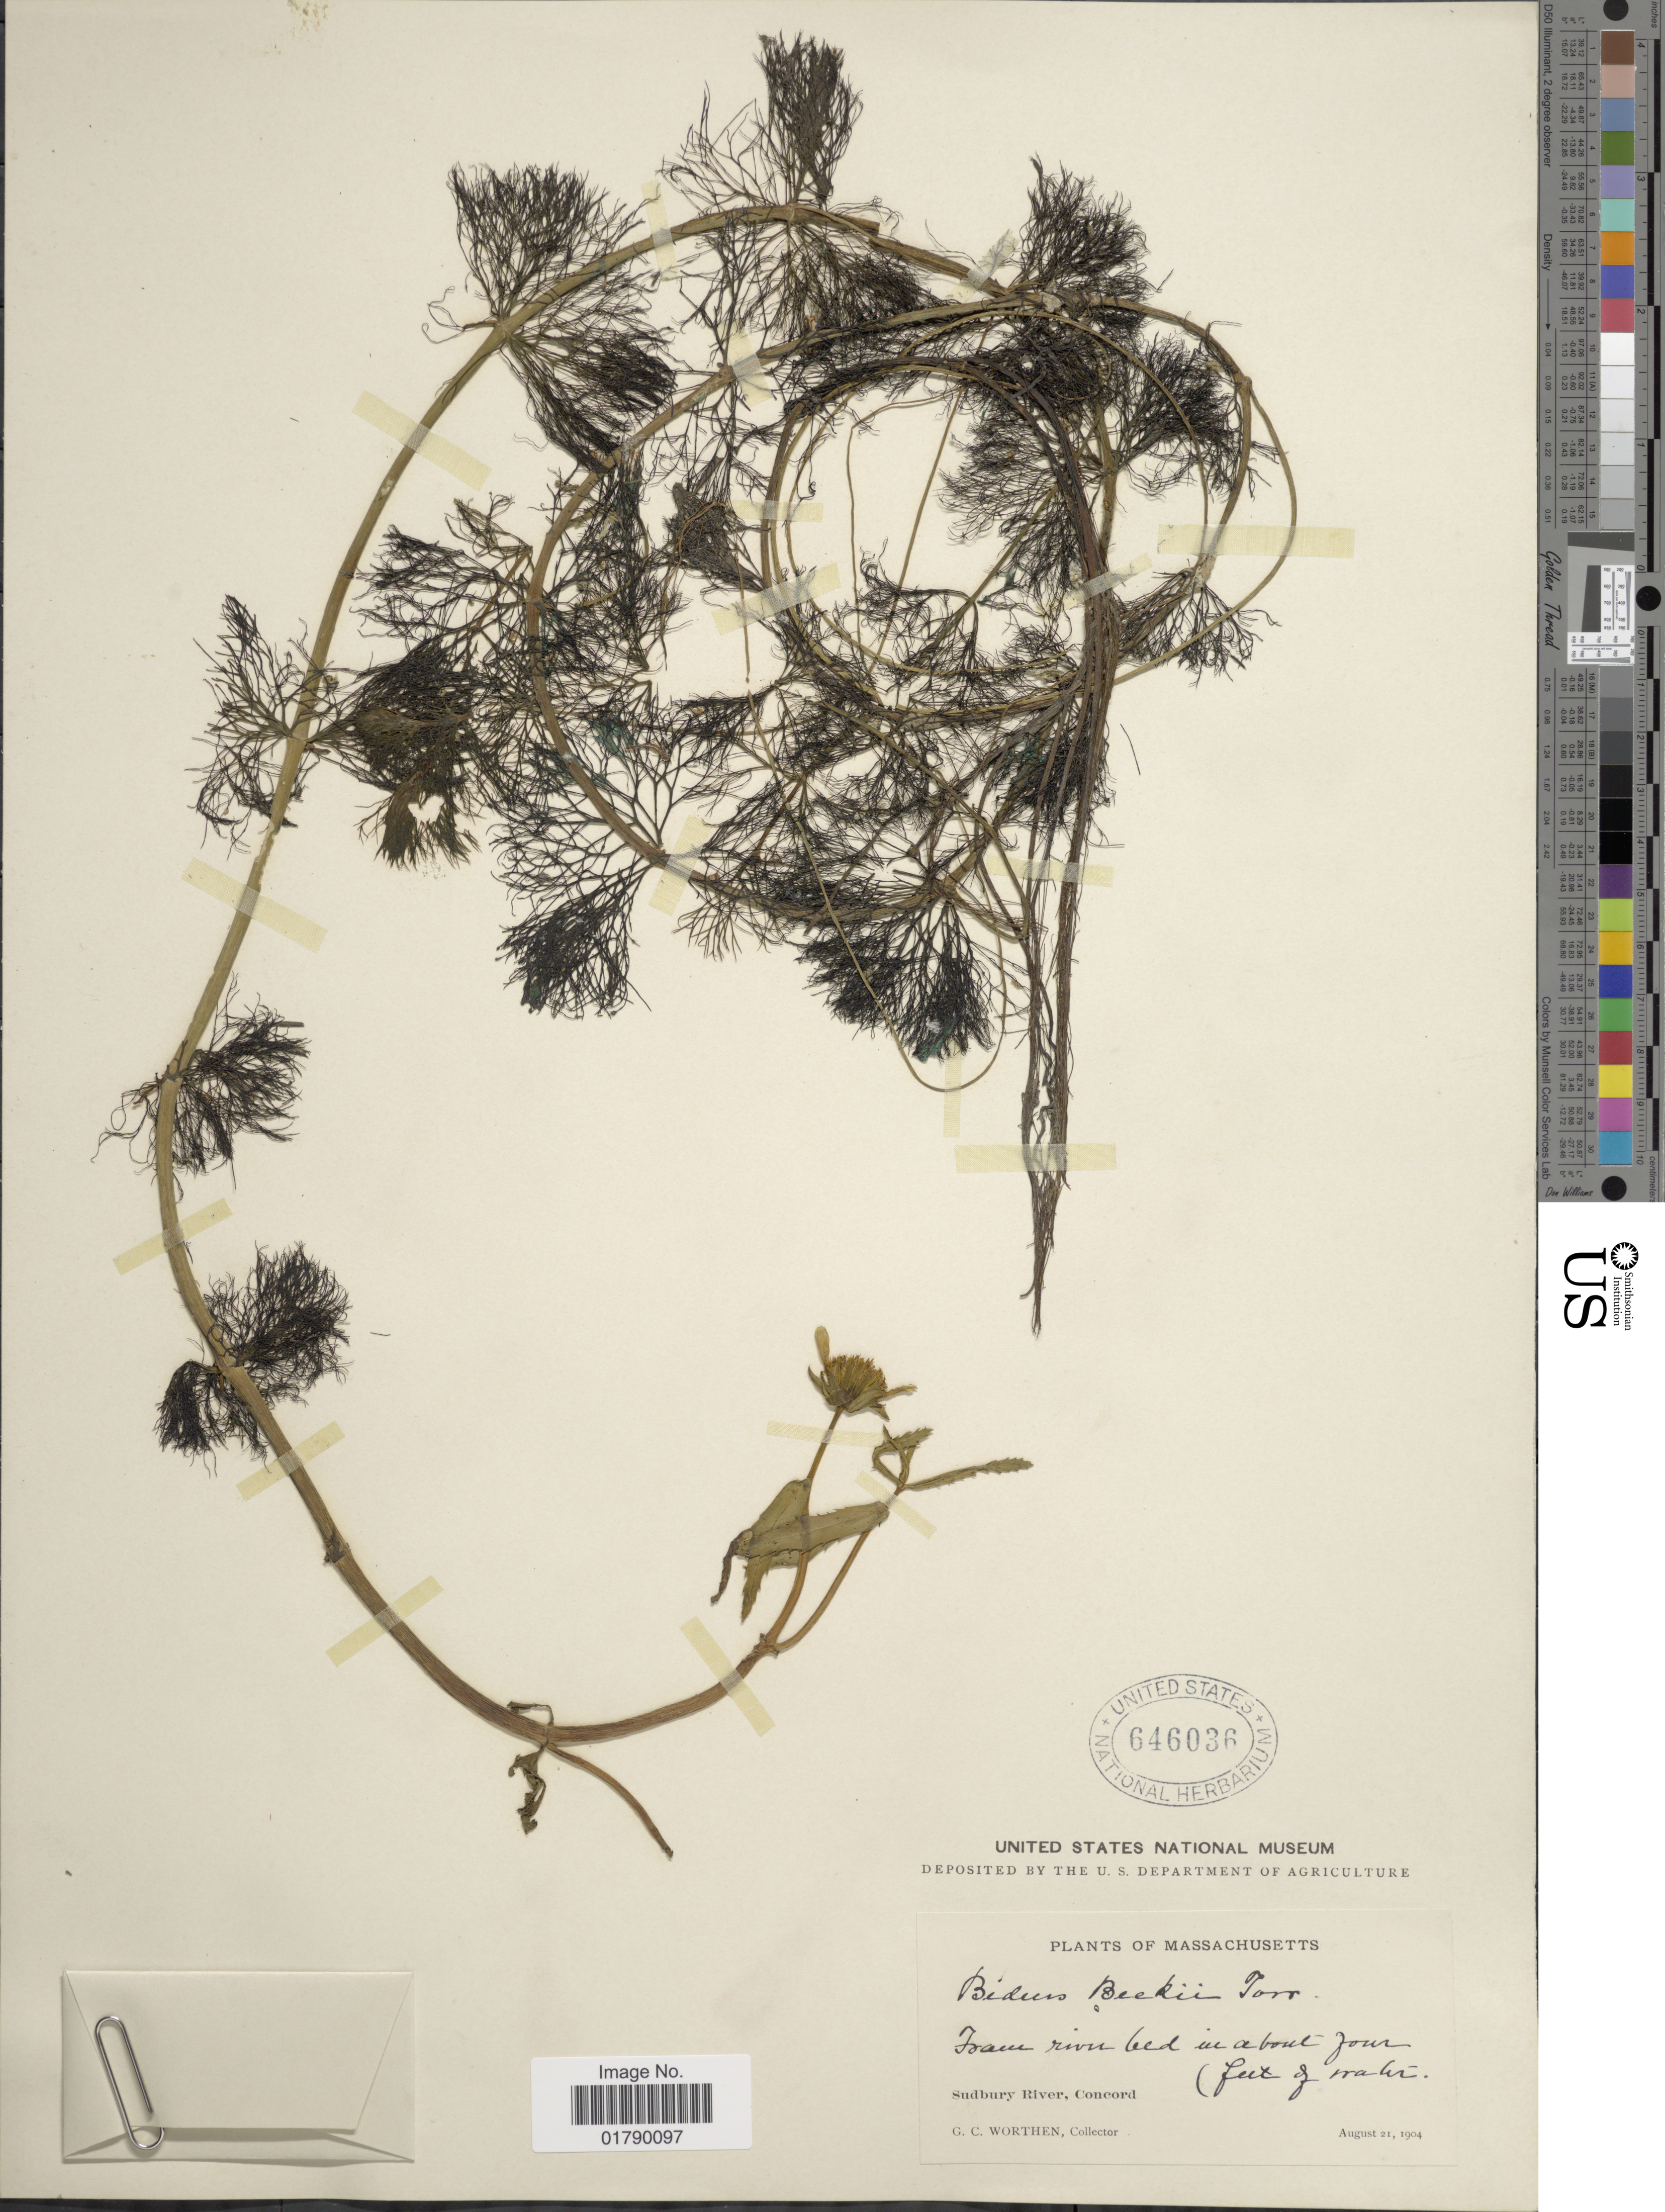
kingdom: Plantae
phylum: Tracheophyta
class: Magnoliopsida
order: Asterales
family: Asteraceae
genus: Megalodonta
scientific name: Megalodonta sp.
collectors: G. Worthen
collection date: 1904-08-21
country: United States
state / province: Massachusetts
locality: Sudbury River, Concord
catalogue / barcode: US 646036